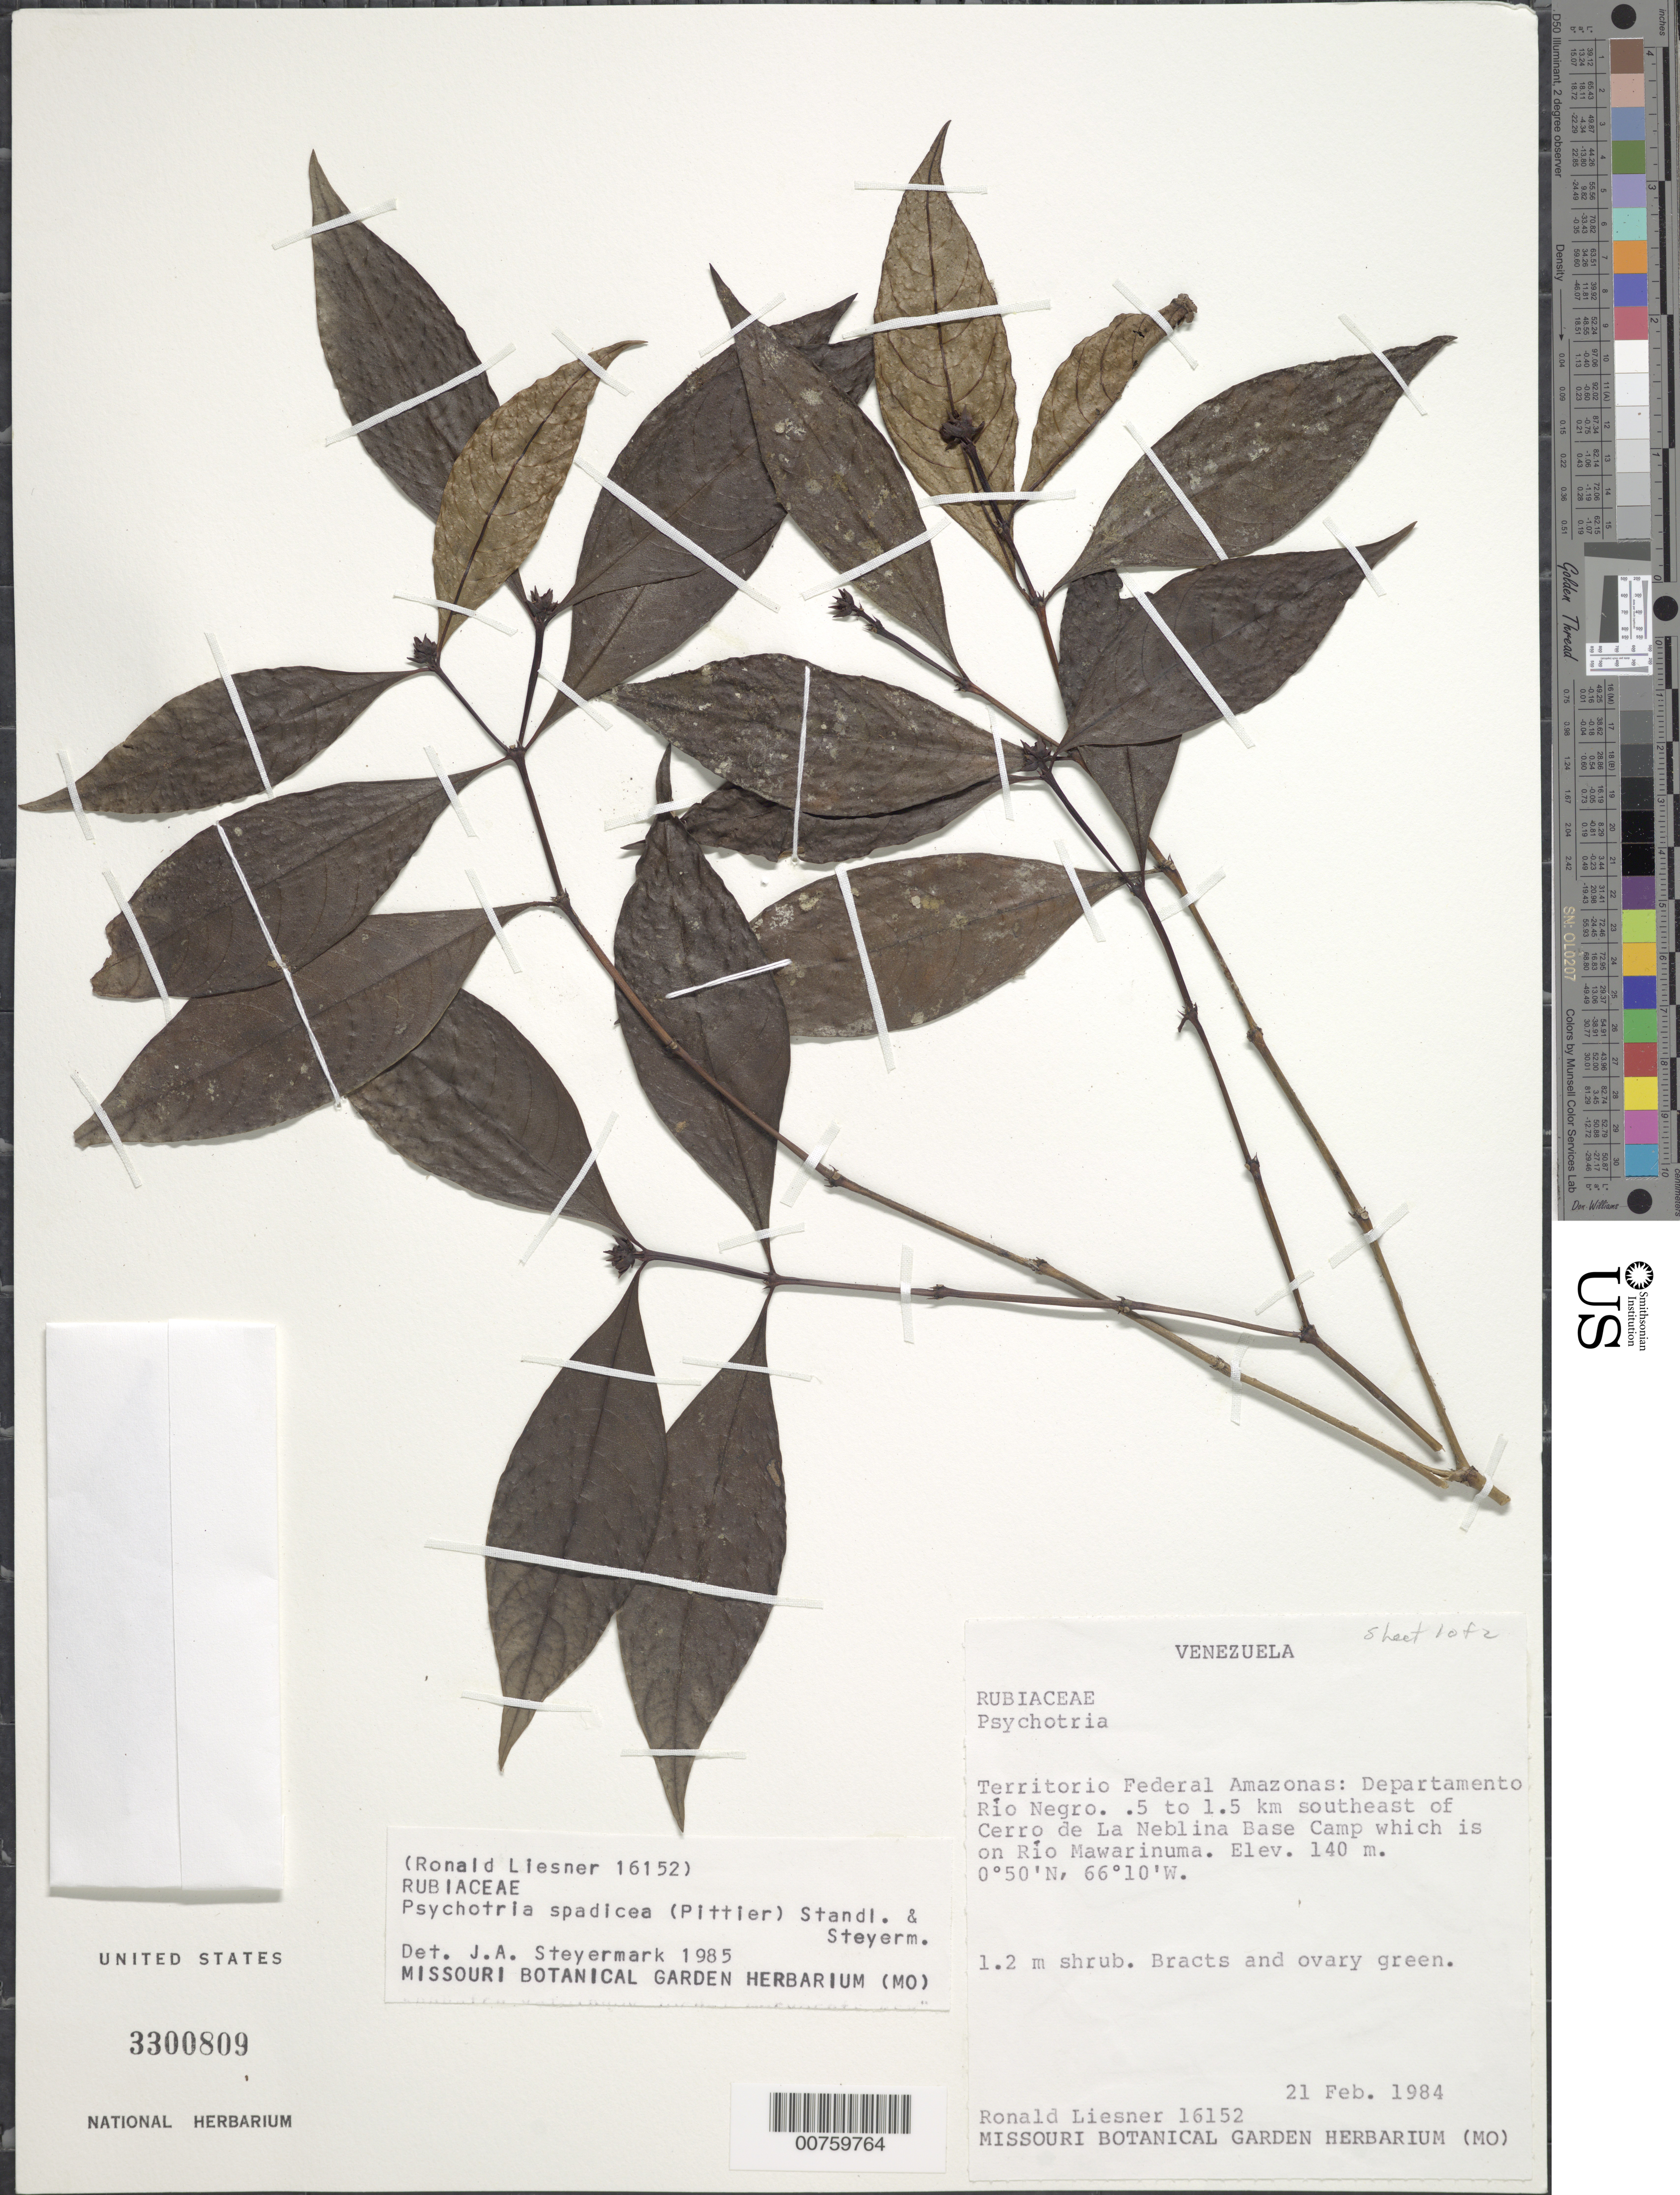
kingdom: Plantae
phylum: Tracheophyta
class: Magnoliopsida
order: Gentianales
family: Rubiaceae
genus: Psychotria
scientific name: Psychotria spadicea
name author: (Pittier) Standl. & Steyerm.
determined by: Steyermark, Julian A., (VEN)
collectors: R. L. Liesner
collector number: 16152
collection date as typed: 21-Feb-84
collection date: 1984-02-21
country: Venezuela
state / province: Amazonas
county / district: Río Negro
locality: Río Mawarinuma, 0.5-1.5 km S of Cerro de la Neblina Base Camp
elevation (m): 140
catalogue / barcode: US 3300809